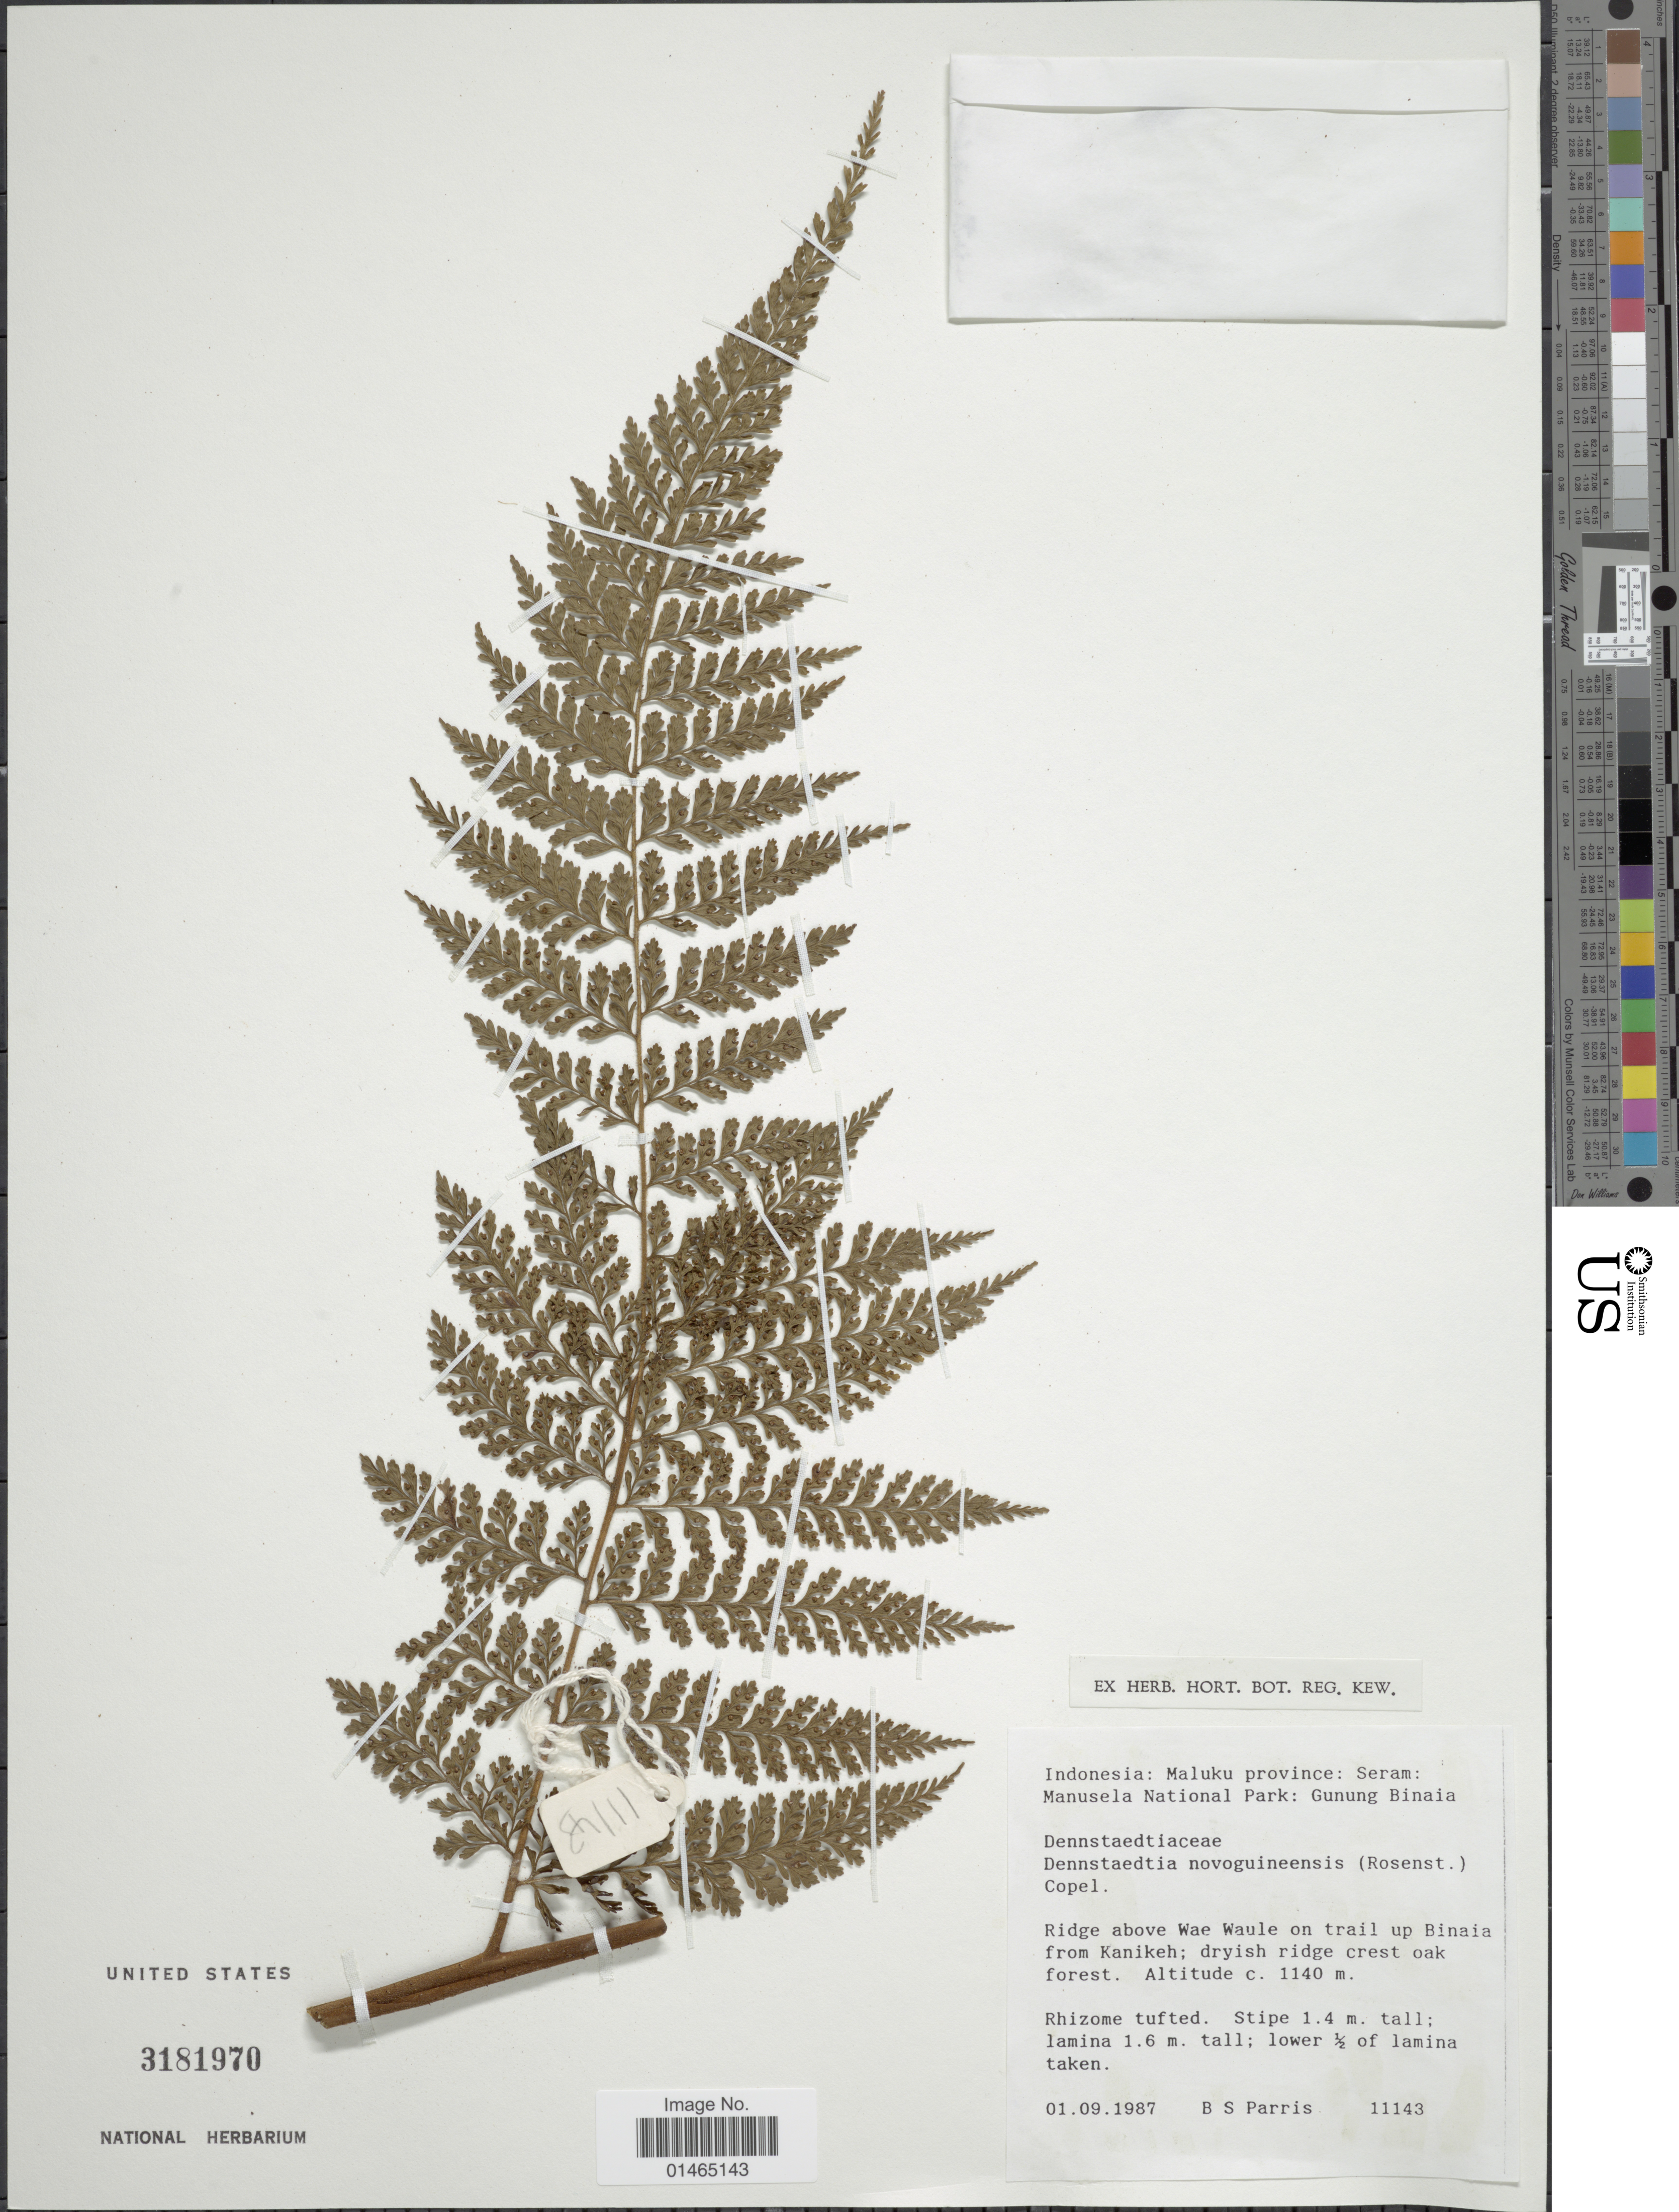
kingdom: Plantae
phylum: Tracheophyta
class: Polypodiopsida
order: Polypodiales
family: Dennstaedtiaceae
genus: Dennstaedtia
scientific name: Dennstaedtia novoguineensis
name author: (Rosenst.) Alston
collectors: B. S. Parris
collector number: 11143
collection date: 1987-09-01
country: Indonesia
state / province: Maluku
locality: Seram: Manusela National Park: Gunung Binaia. Ridge above Wae Waule on trail up Binaia from Kanikeh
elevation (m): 1140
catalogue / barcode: US 3181970